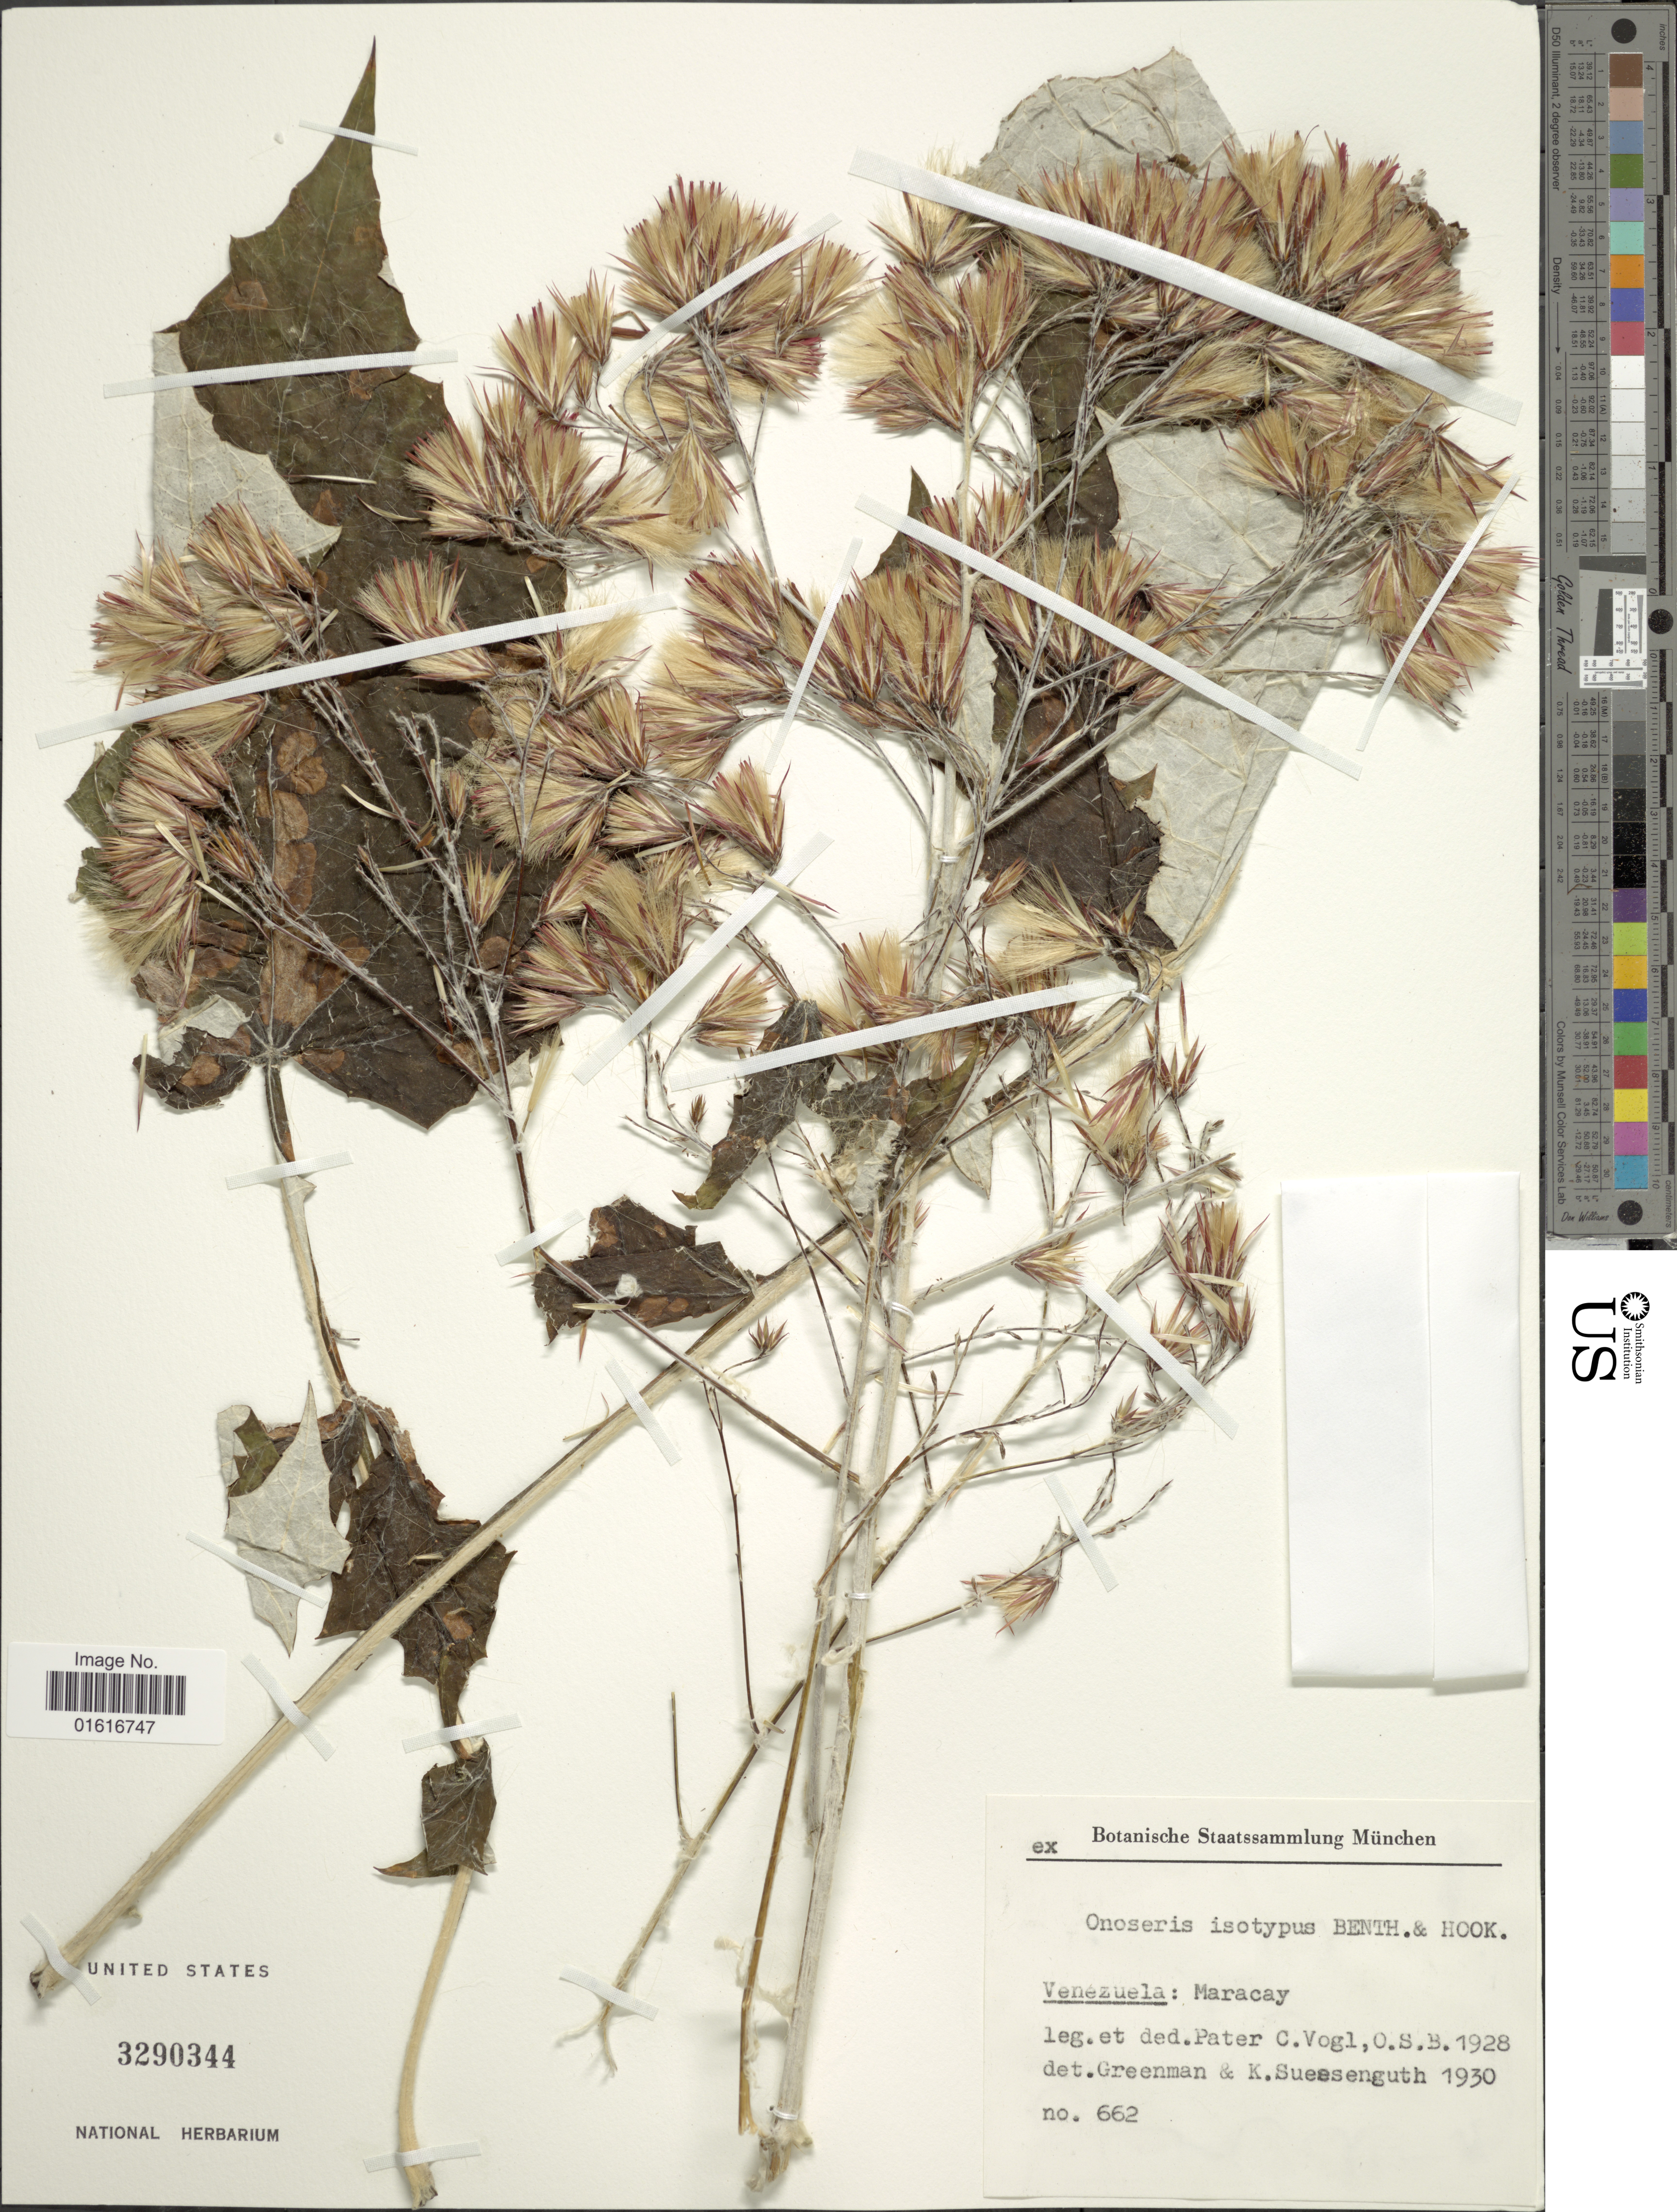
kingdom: Plantae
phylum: Tracheophyta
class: Magnoliopsida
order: Asterales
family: Asteraceae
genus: Onoseris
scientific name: Onoseris onoseroides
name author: (Kunth) B.L. Rob.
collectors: P. C. Vogl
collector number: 662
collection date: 1928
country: Venezuela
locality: Maracay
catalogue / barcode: US 3290344